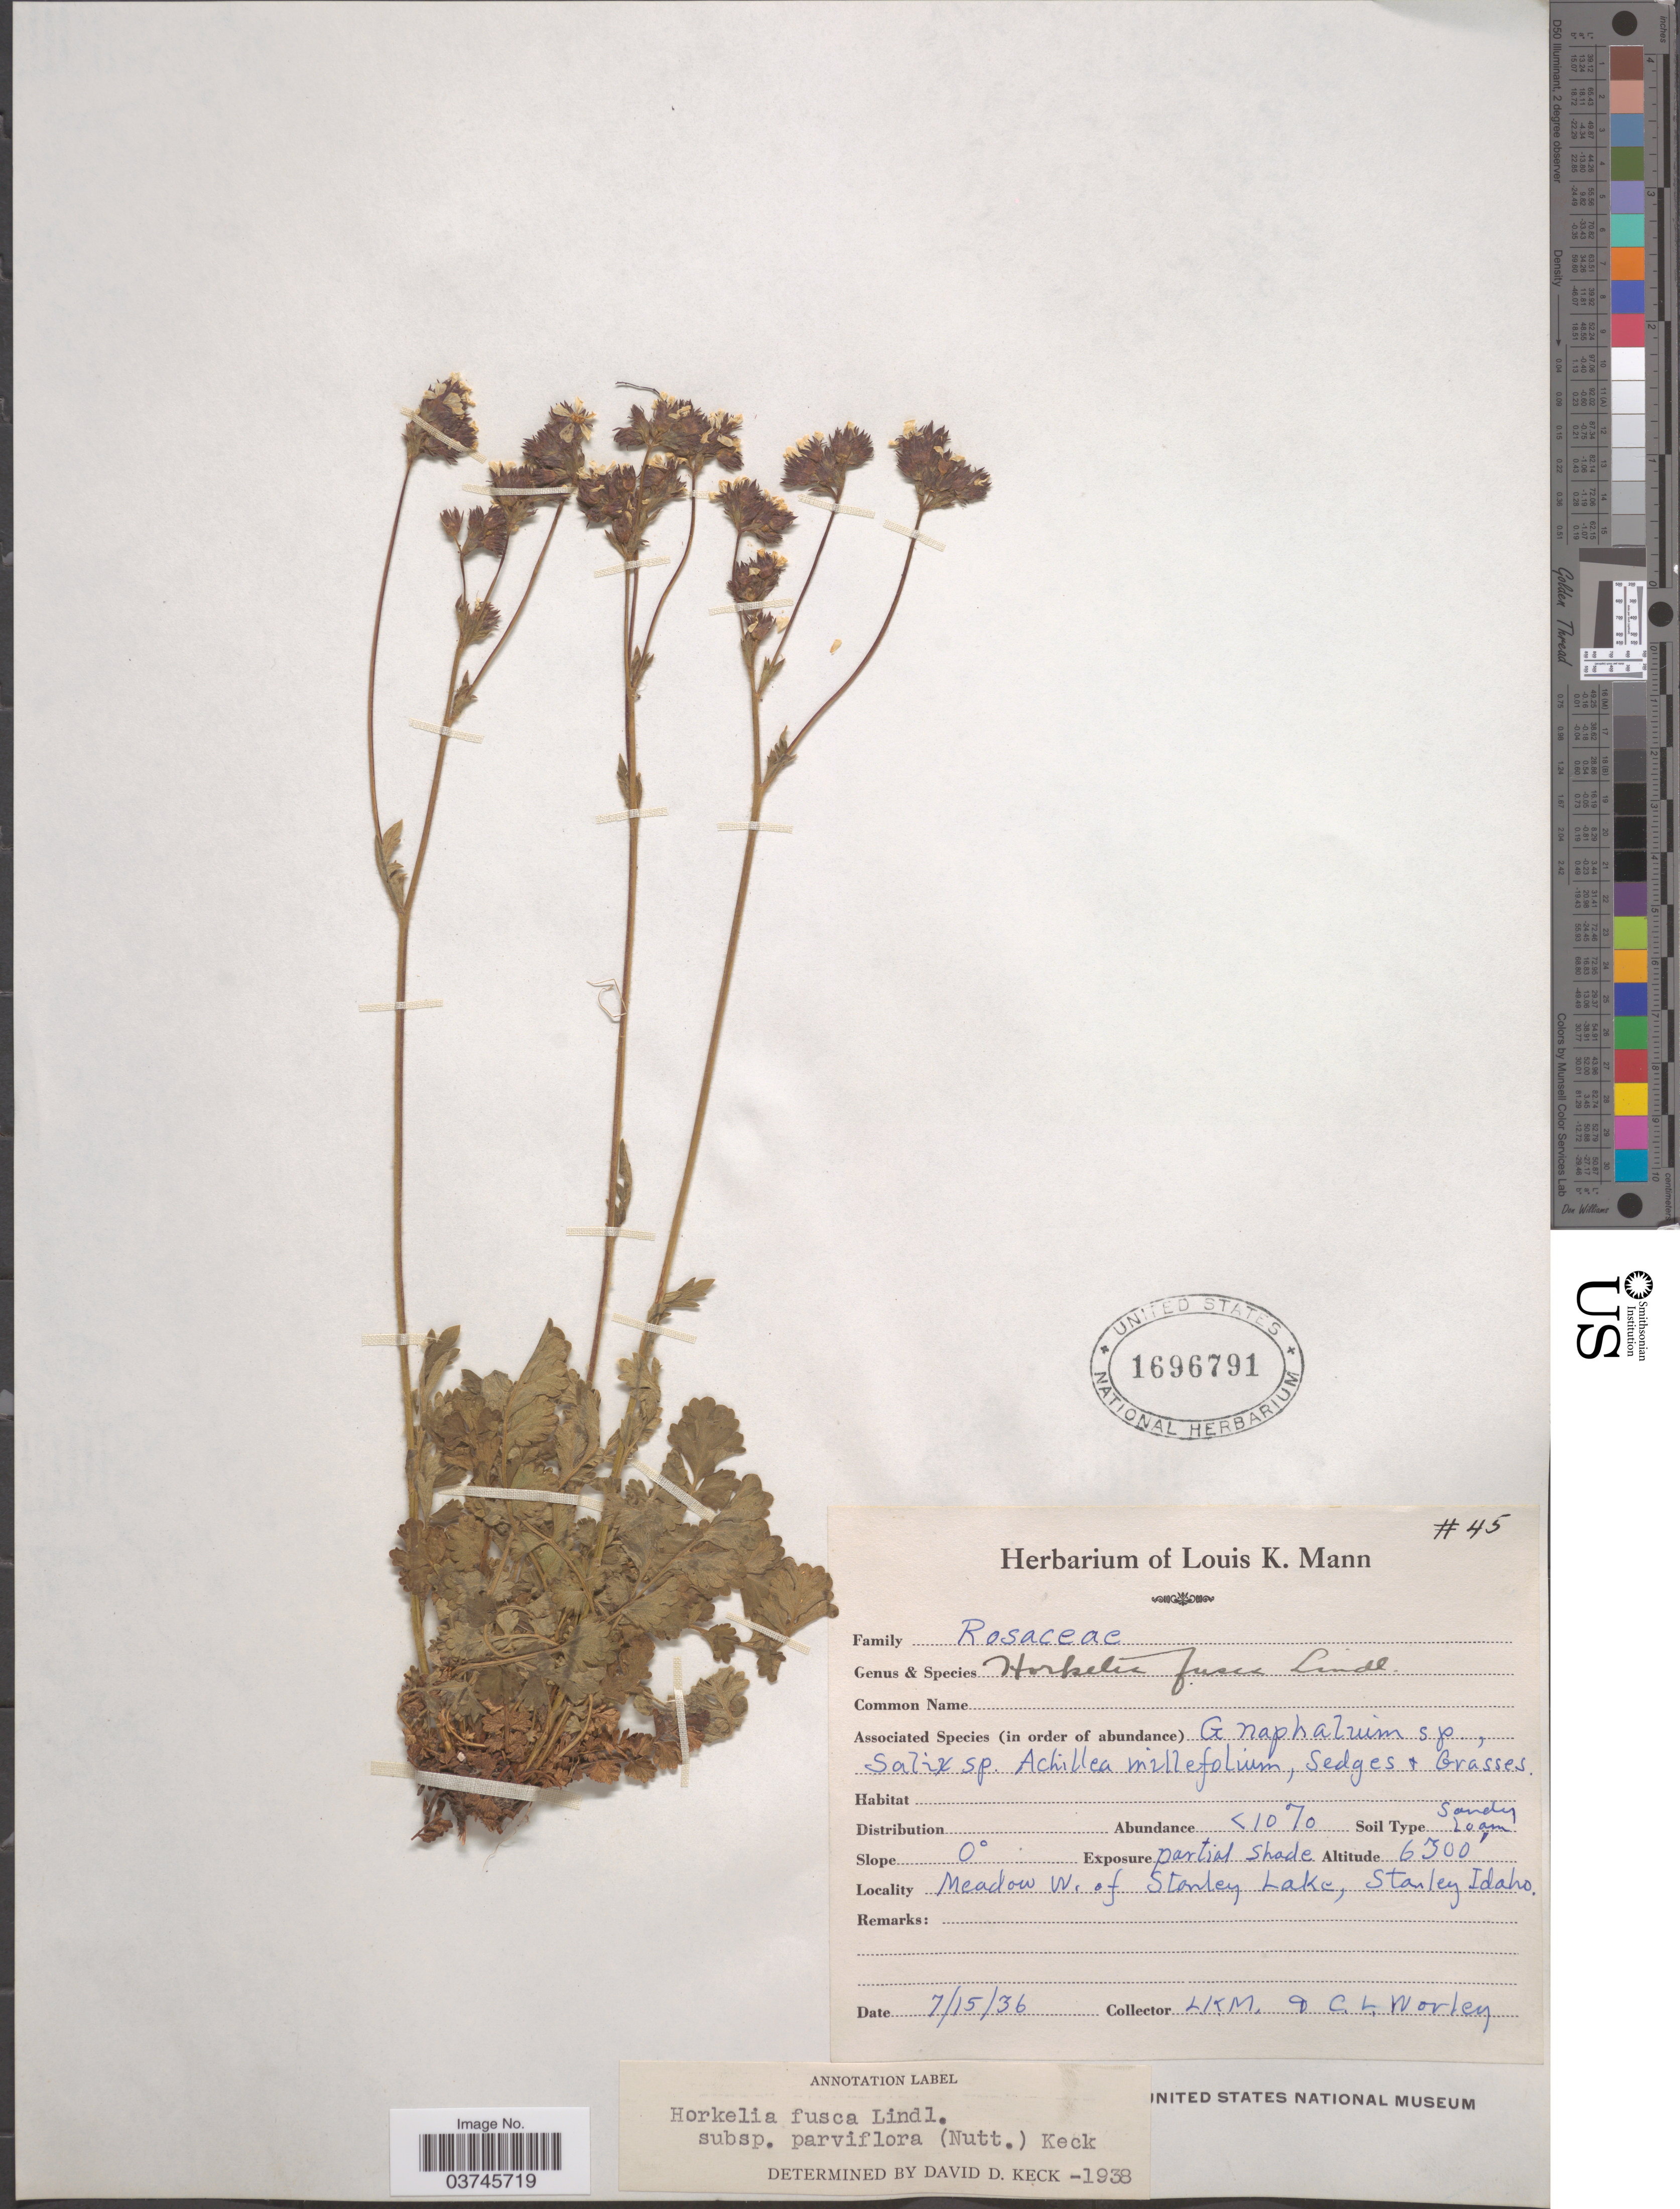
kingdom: Plantae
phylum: Tracheophyta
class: Magnoliopsida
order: Rosales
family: Rosaceae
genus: Potentilla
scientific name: Potentilla douglasii var. parviflora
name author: (Nutt. ex Hook. & Arn.) J.T. Howell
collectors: L. K. Mann & C. Worley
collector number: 45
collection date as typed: Transcribed d/m/y: 15/7/36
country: United States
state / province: Idaho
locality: Meadow W. of Stanley Lake, Stanley.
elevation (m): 19233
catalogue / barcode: US 1696791